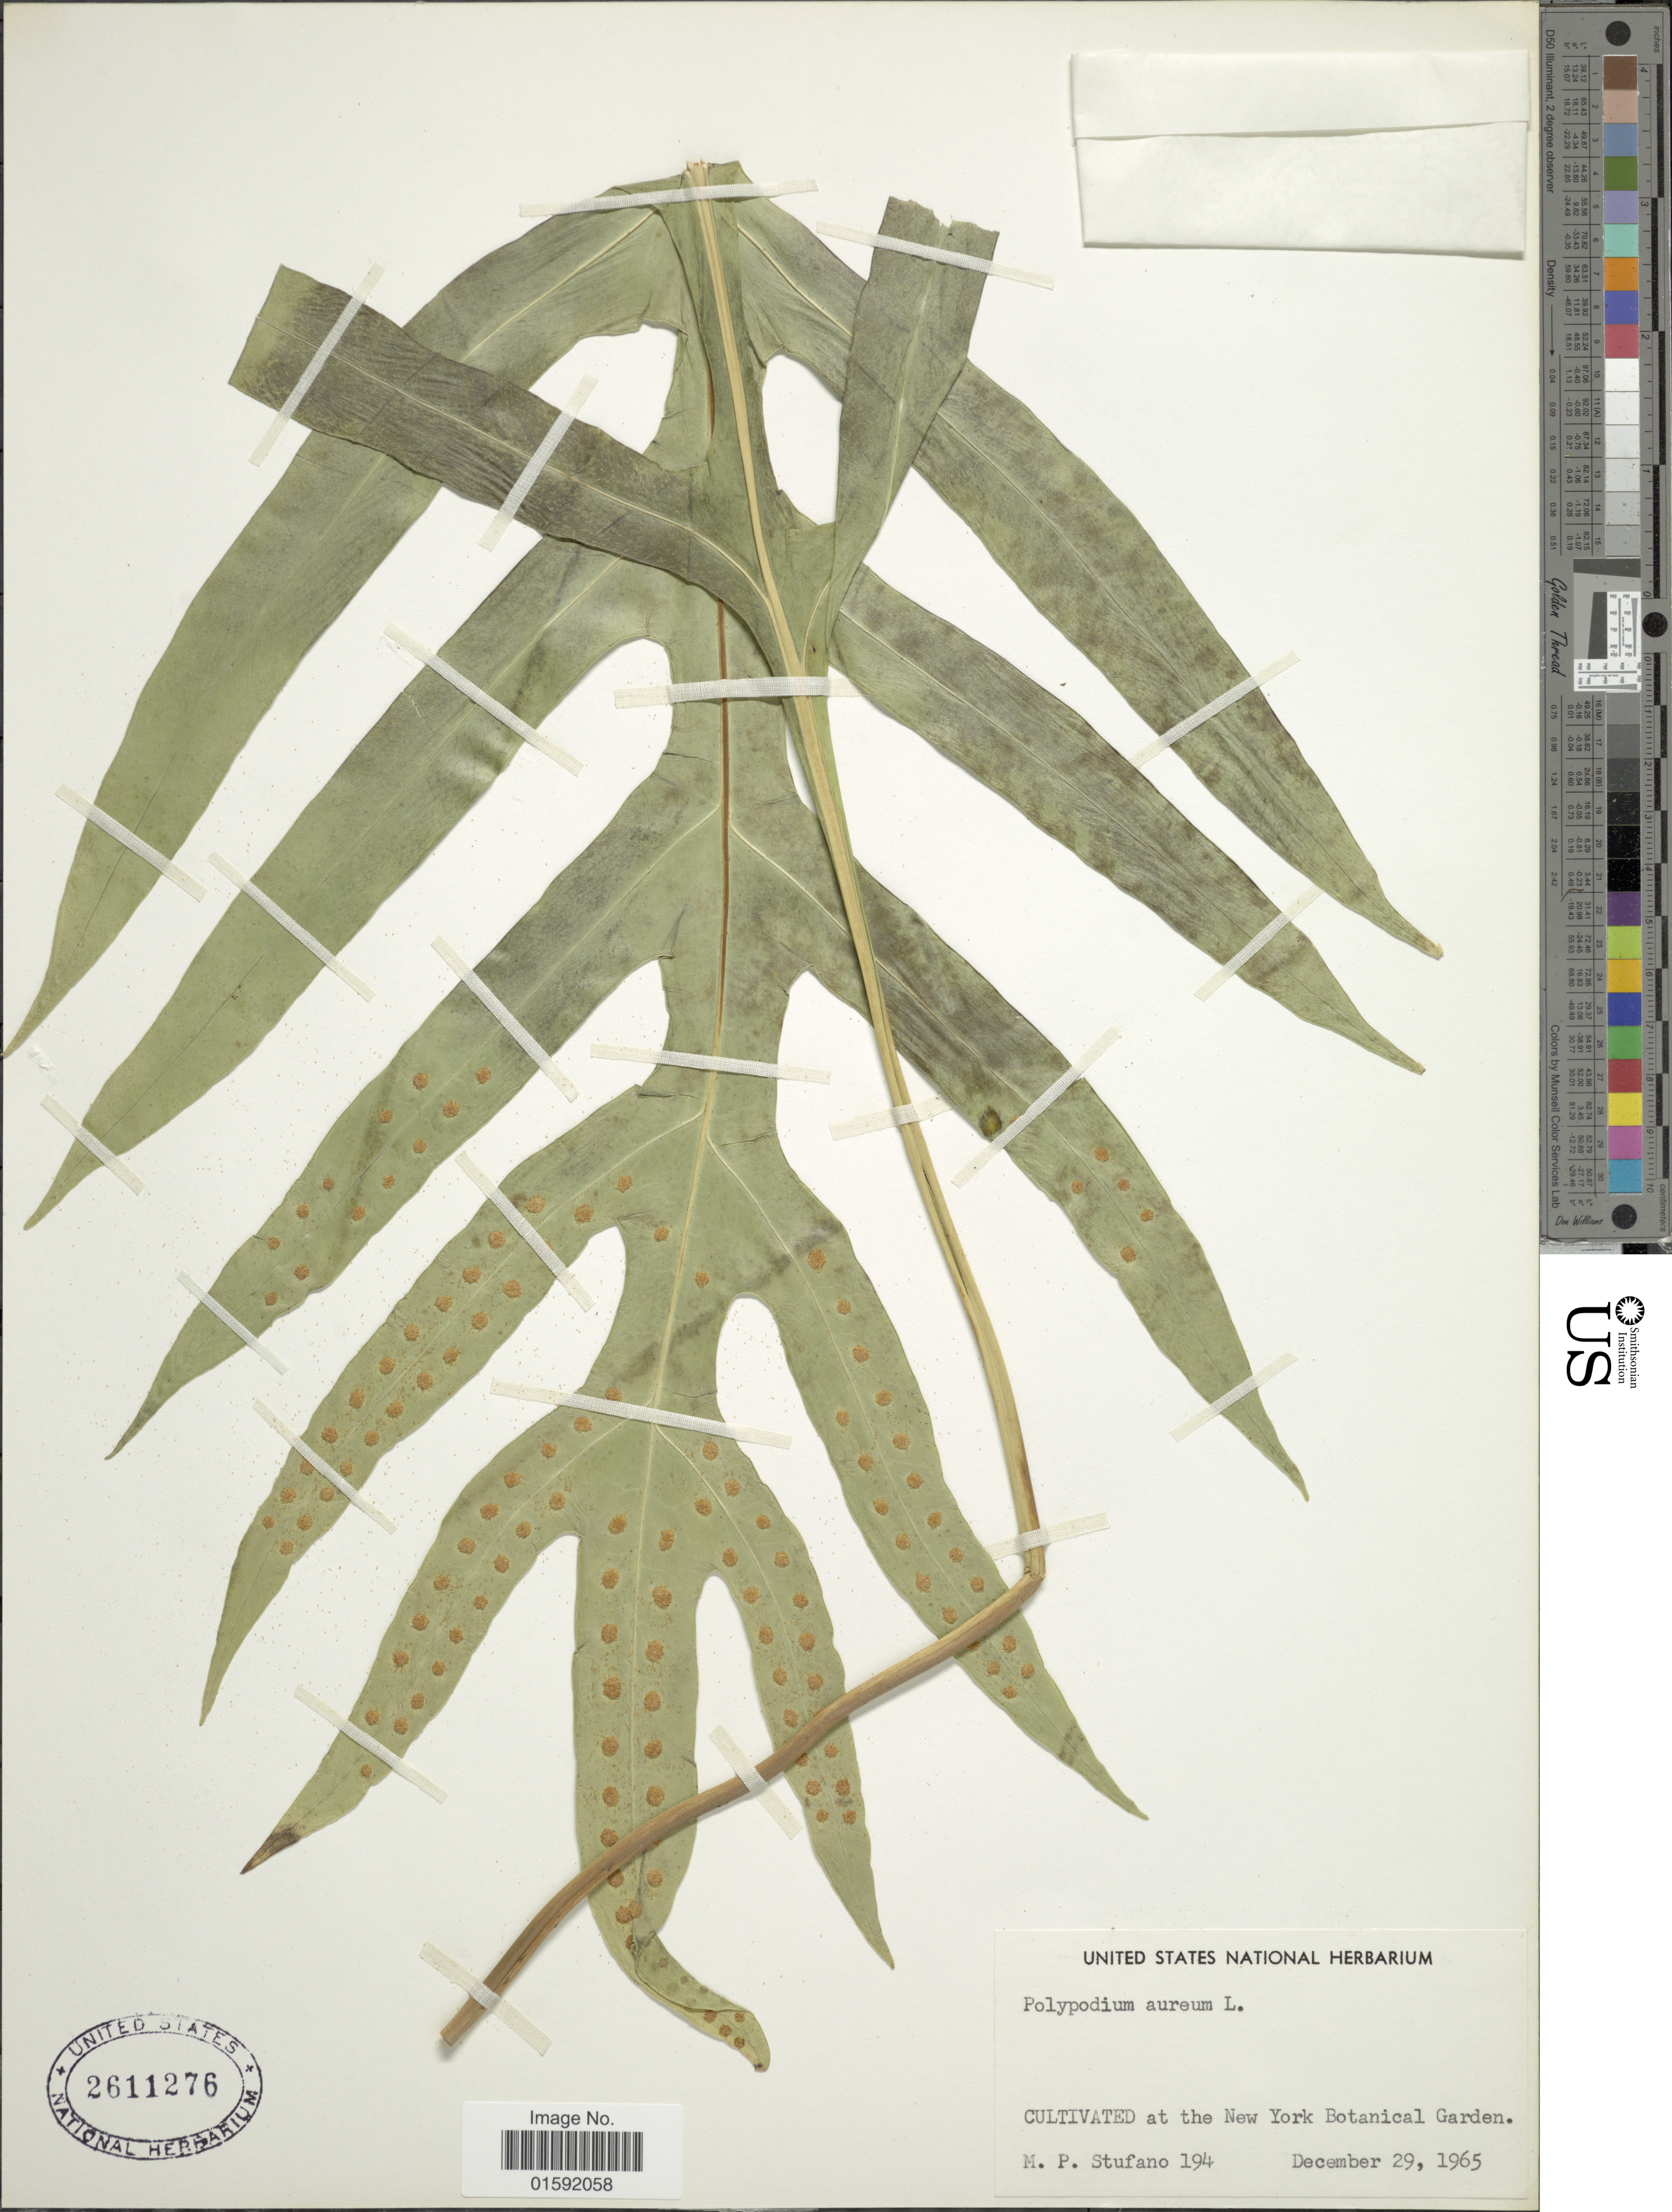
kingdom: Plantae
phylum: Tracheophyta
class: Polypodiopsida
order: Polypodiales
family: Polypodiaceae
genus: Phlebodium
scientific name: Phlebodium aureum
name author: (L.) J. Sm.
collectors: M. Stufano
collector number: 194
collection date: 1965-12-29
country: United States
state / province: New York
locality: The New York Botanical Garden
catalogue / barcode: US 2611276